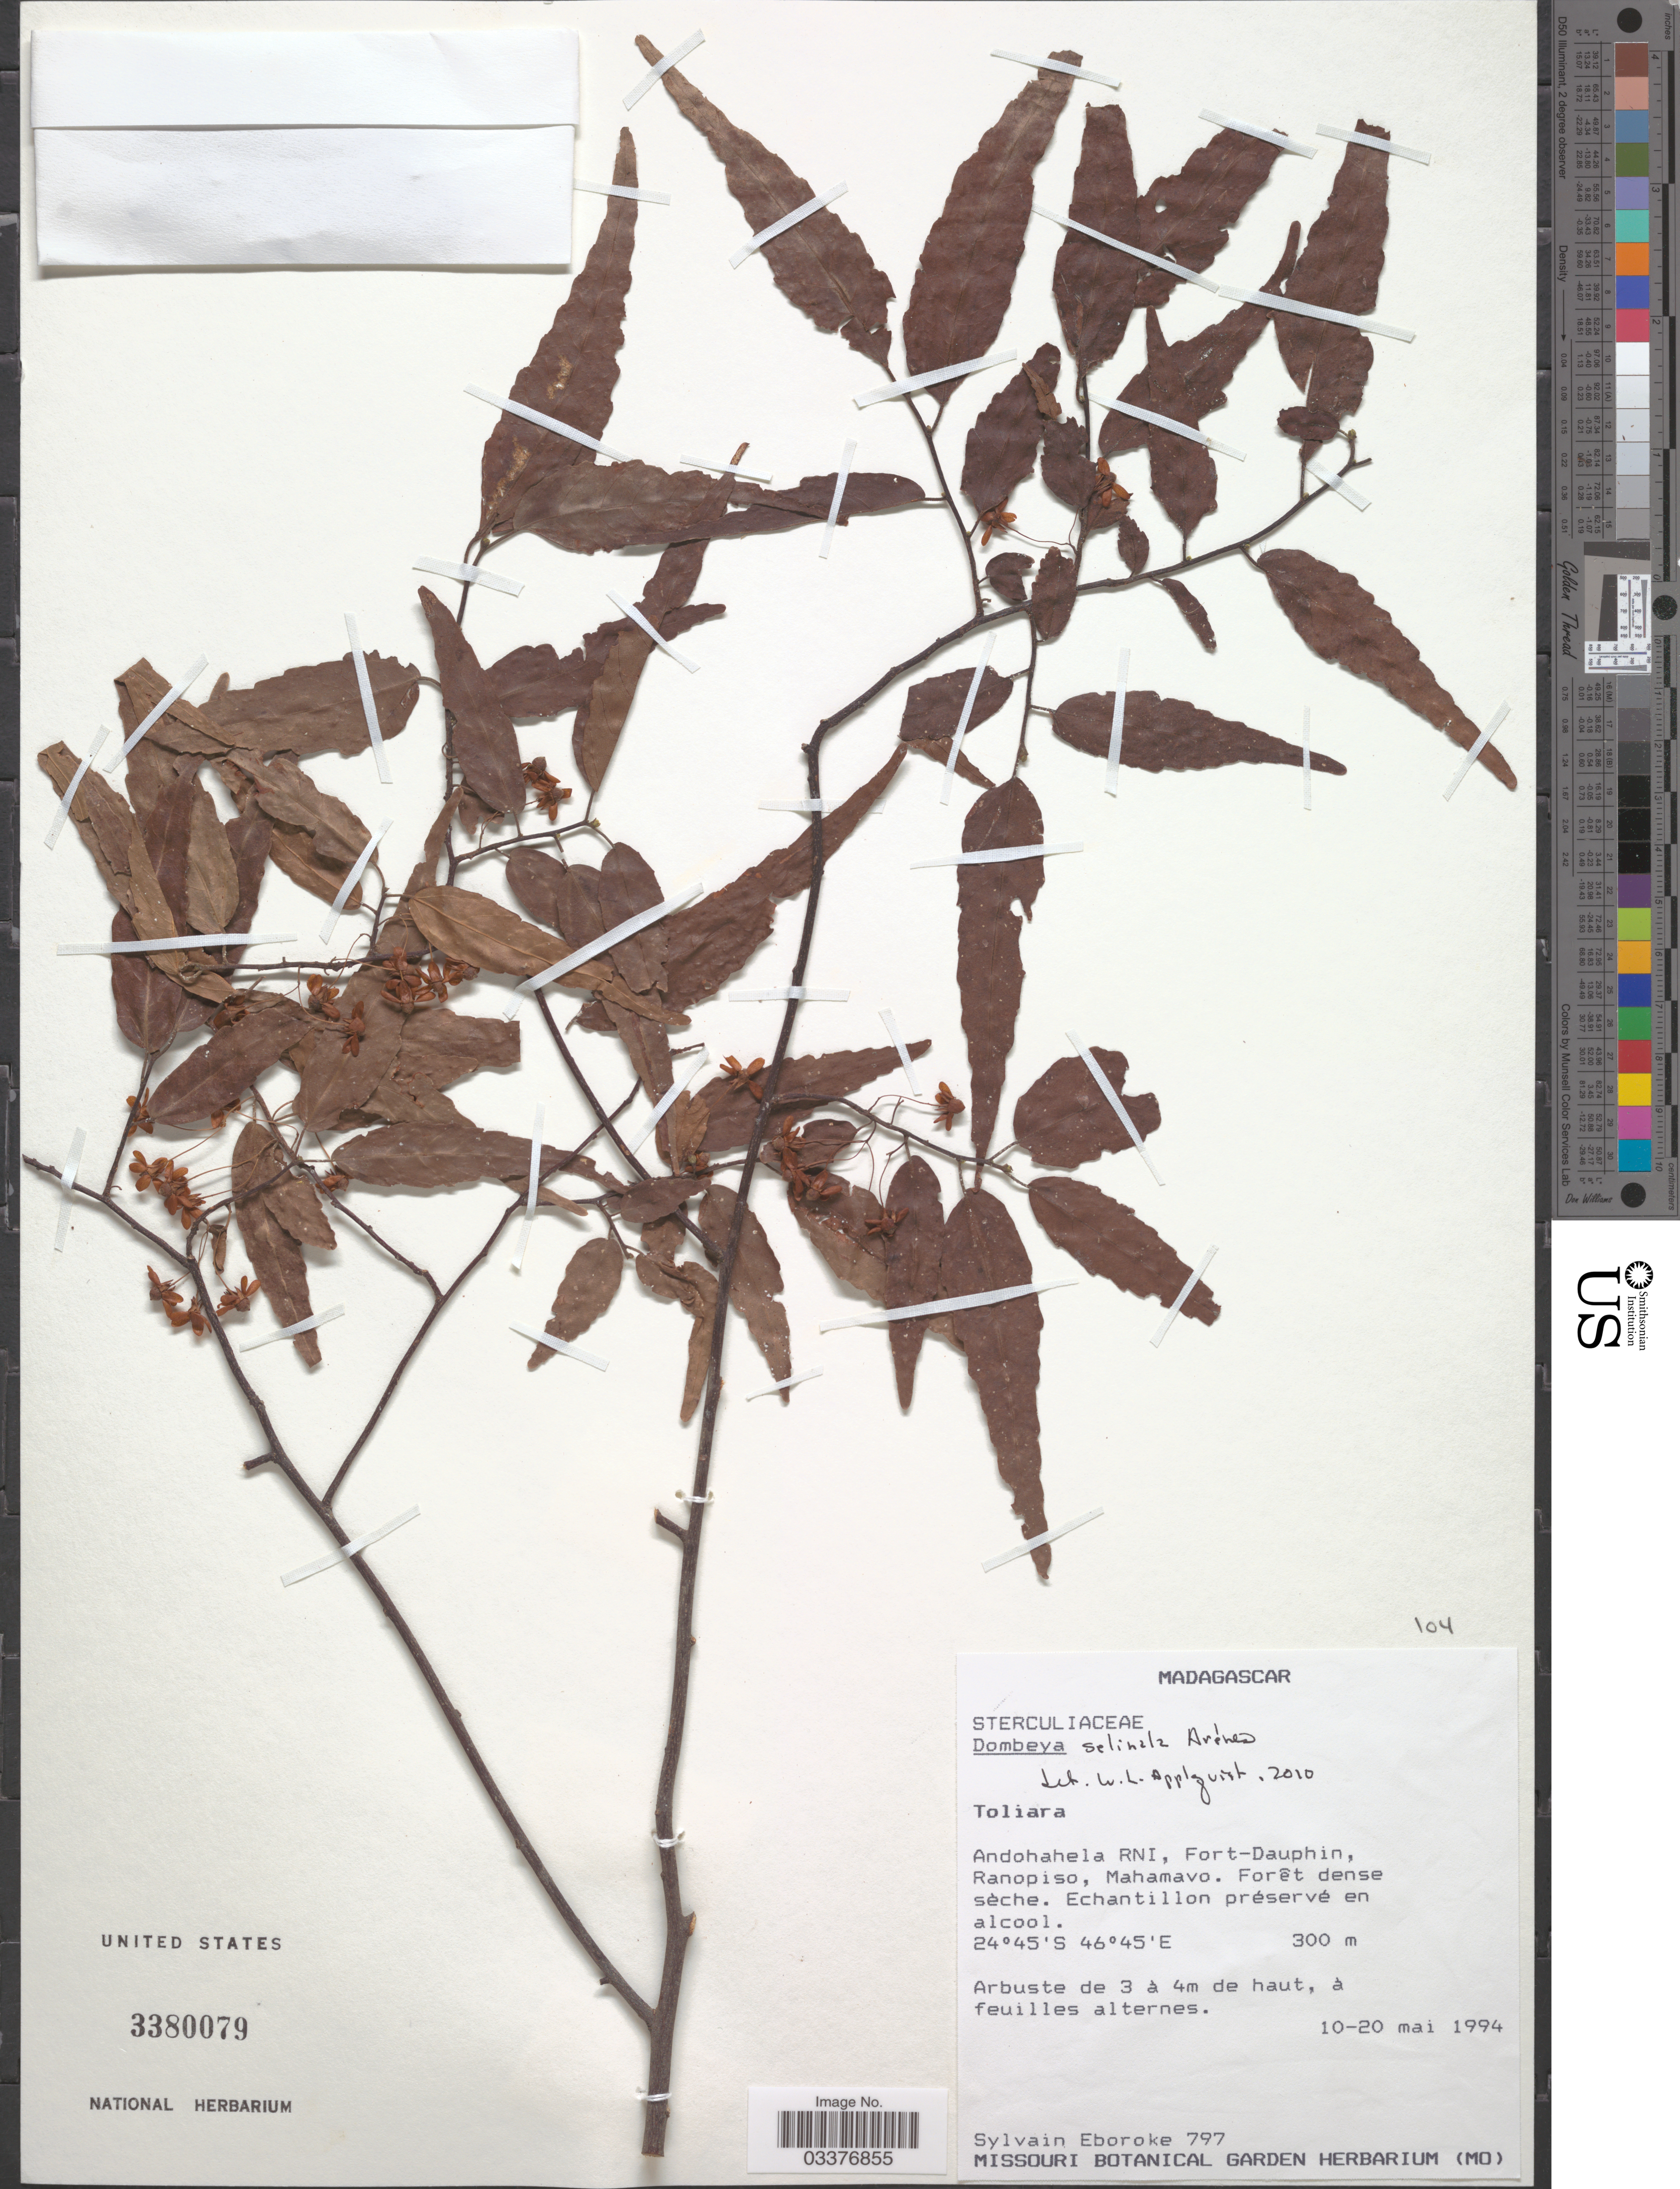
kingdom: Plantae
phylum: Tracheophyta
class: Magnoliopsida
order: Malvales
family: Malvaceae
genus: Dombeya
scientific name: Dombeya selinala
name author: Arènes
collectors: S. Eboroke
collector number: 797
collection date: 1994-05-10/1994-05-20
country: Madagascar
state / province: Anosy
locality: Andohahela RNI, Fort-Dauphin, Ranopiso, Mahamavo.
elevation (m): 300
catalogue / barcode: US 3380079